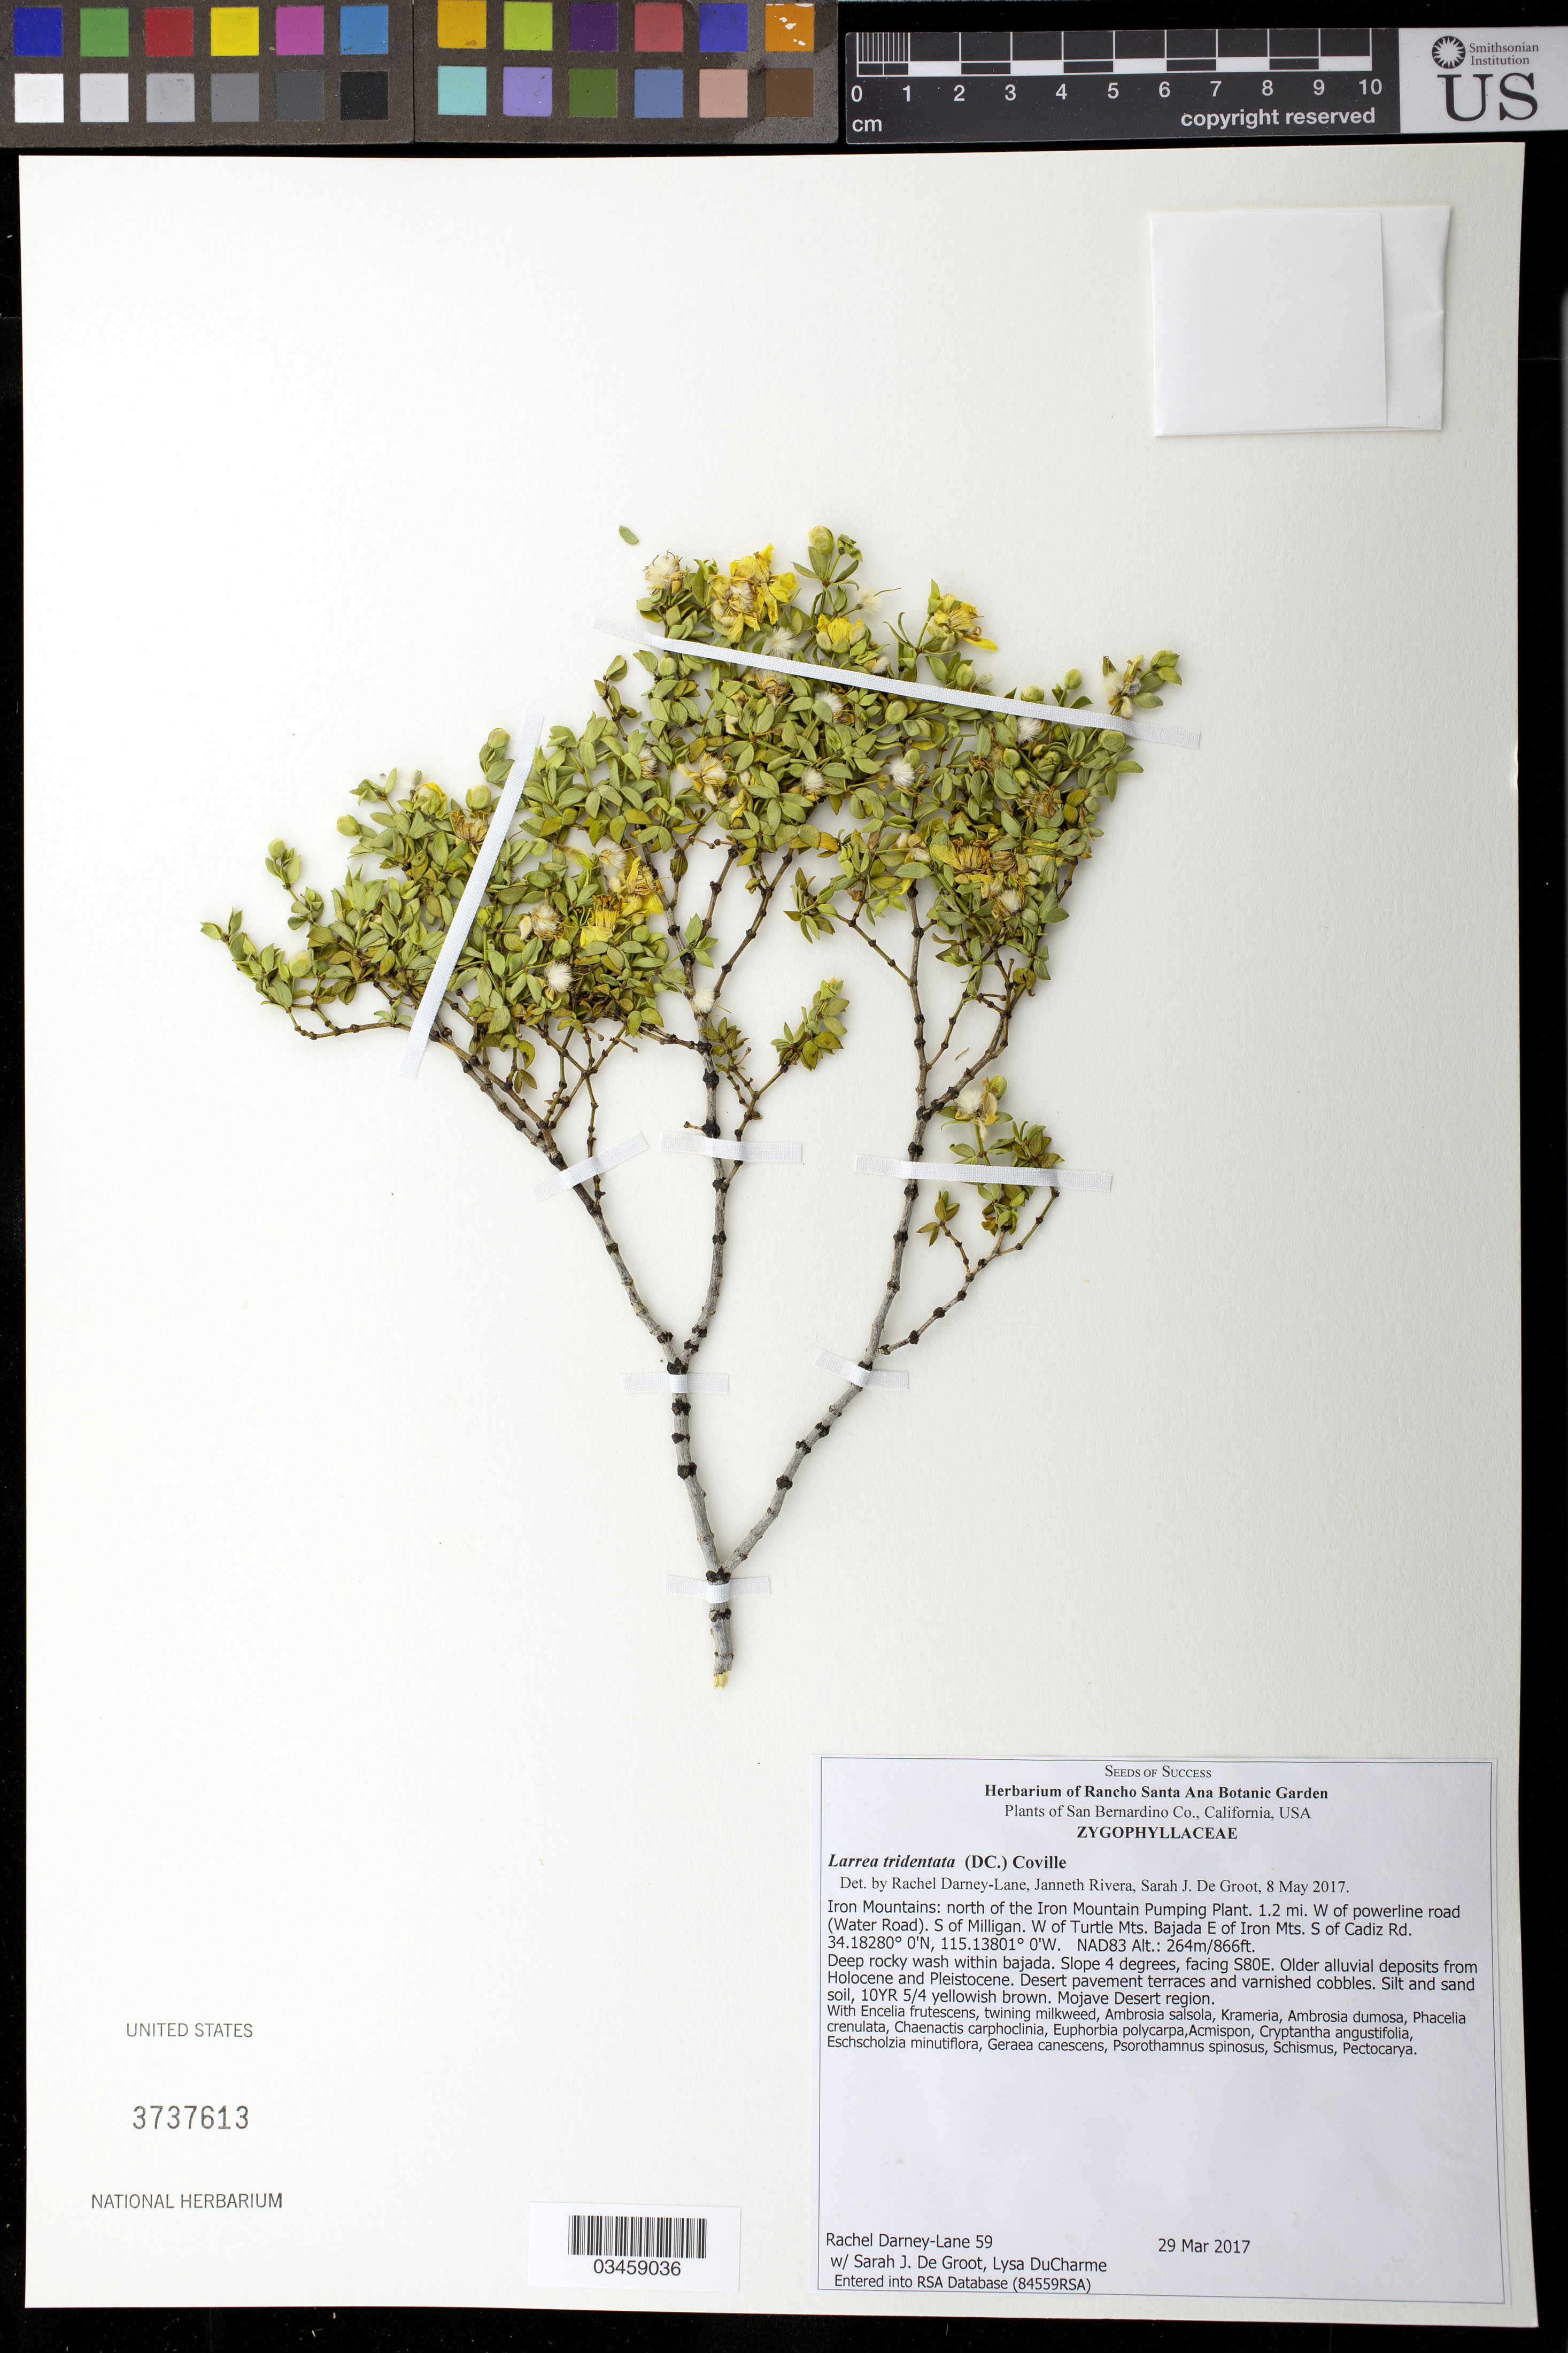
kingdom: Plantae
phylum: Tracheophyta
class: Magnoliopsida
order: Zygophyllales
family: Zygophyllaceae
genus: Larrea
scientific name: Larrea tridentata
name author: (Sessé & Moc. ex DC.) Coville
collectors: R. Darney-Lane, S. De Groot & L. DuCharme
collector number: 59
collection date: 2017-03-29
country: United States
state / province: California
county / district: San Bernardino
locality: Iron Mts, N of the Iron Mtn Pumping Plant, 1.2 mi. W of powerline road (Water Rd.), S of Milligan, W of Turtle Mts, Bajada E of Iron Mts S of Cadiz Road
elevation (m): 264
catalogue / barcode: US 3737613